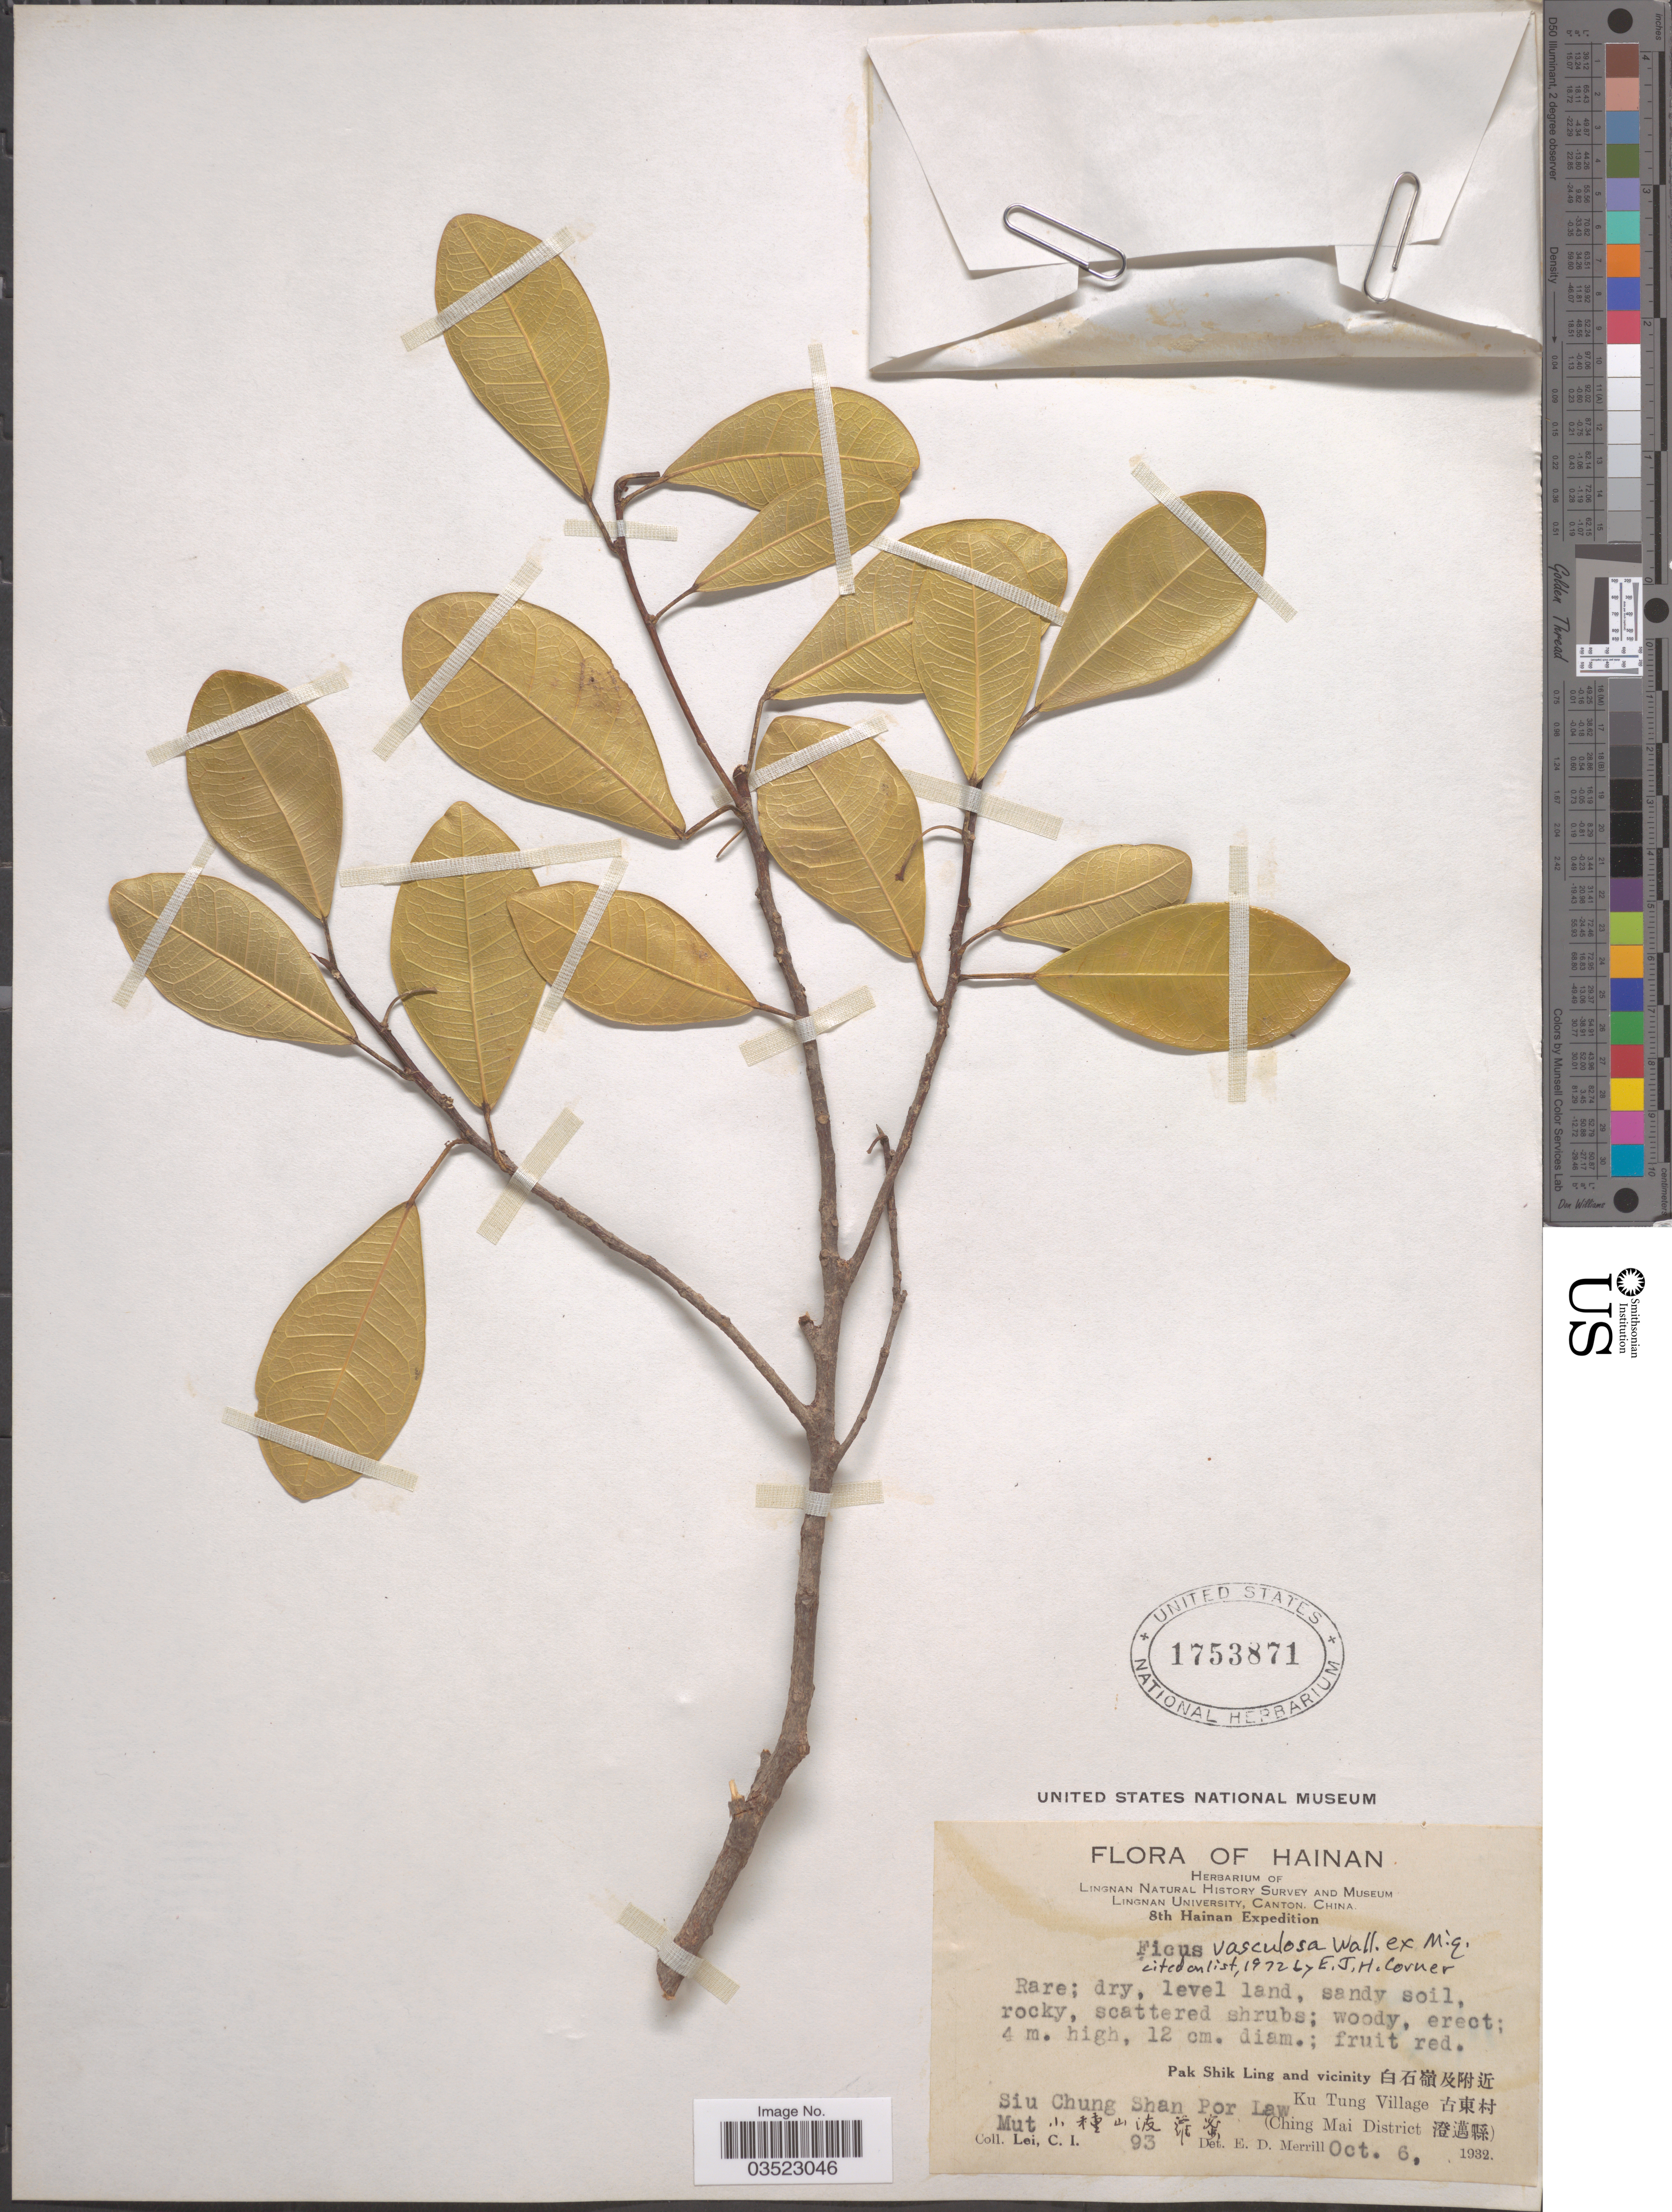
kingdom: Plantae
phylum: Tracheophyta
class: Magnoliopsida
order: Rosales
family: Moraceae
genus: Ficus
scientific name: Ficus vasculosa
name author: Wall. ex Miq.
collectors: C. I. Lei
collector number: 93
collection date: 1932-10-06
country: China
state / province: Hainan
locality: Lingnan Natural History Survey and Museum Lingnan University, Canton, China. 8th Hainan Expedition. Siu Chung Shan Por Law Mut X. Pak Shik Ling and vicinity X. Ku Tung Village X. (Ching Mai District X).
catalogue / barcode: US 1753871